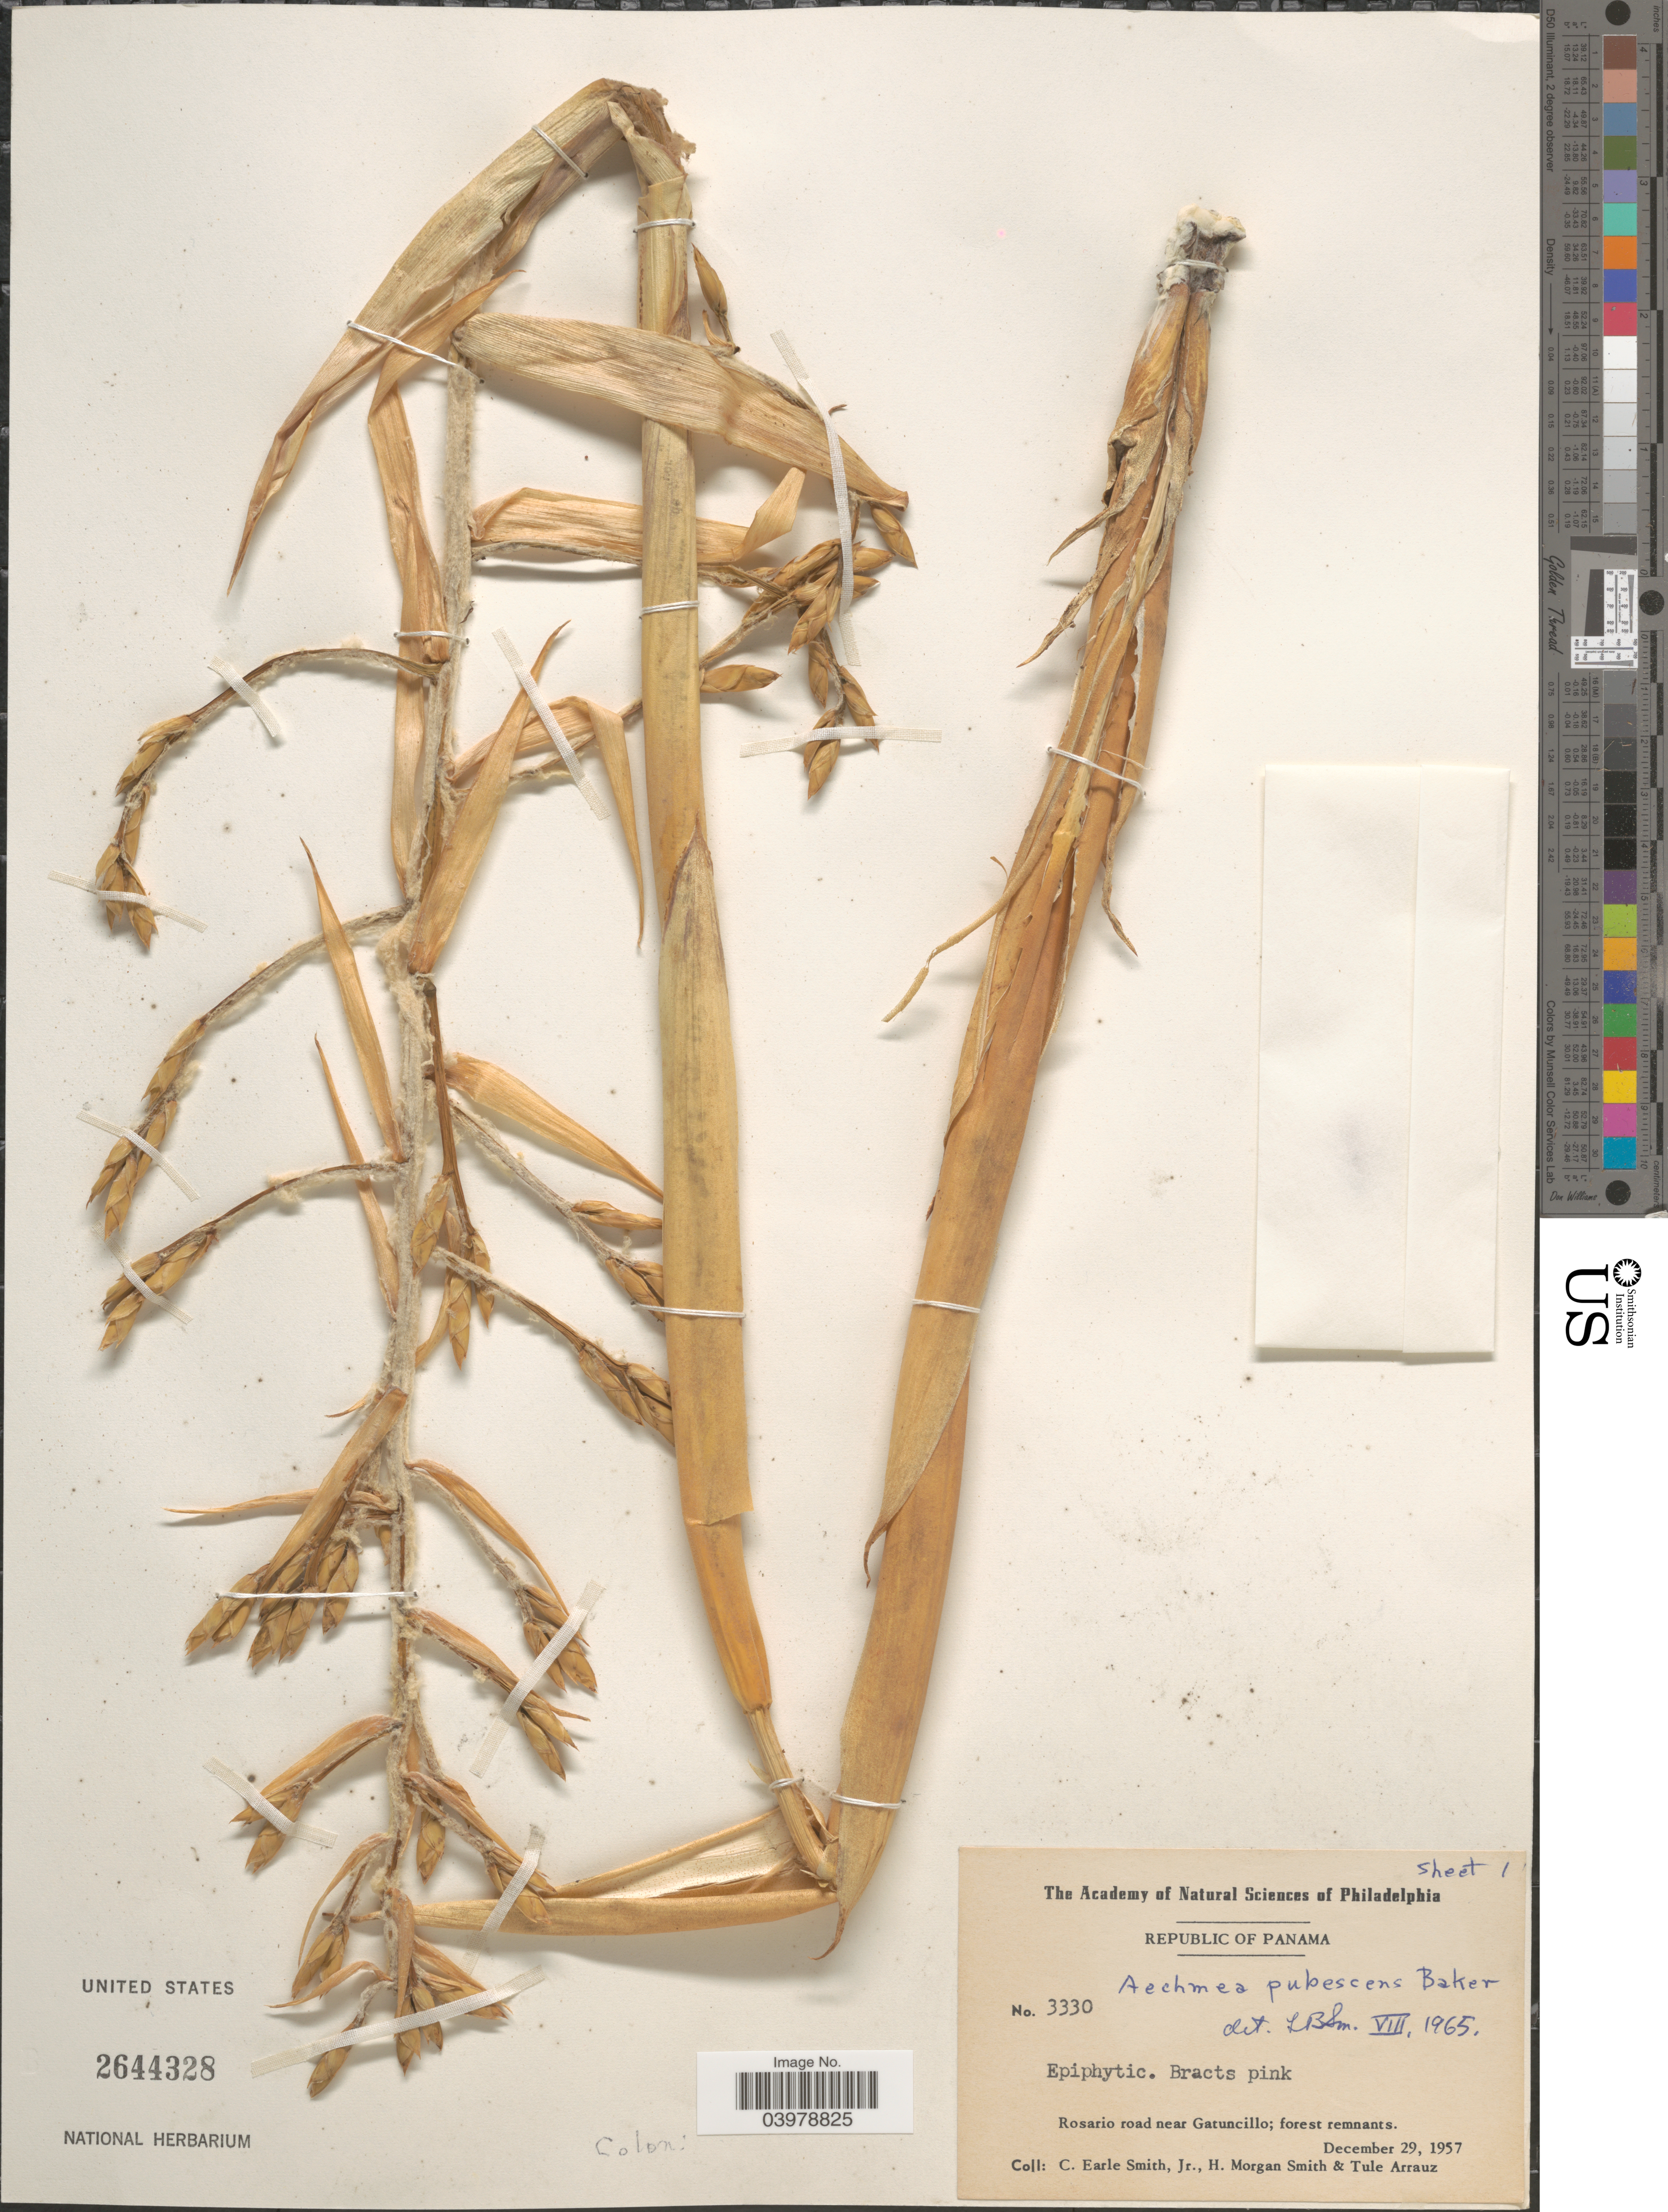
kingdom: Plantae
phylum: Tracheophyta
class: Liliopsida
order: Poales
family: Bromeliaceae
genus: Aechmea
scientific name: Aechmea pubescens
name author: Baker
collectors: C. E. Smith Jr., H. M. Smith & T. Arrauz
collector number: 3330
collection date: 1957-12-29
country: Panama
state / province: Colón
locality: Republic of Panama. Rosario road near Gatuncillo.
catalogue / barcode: US 2644328